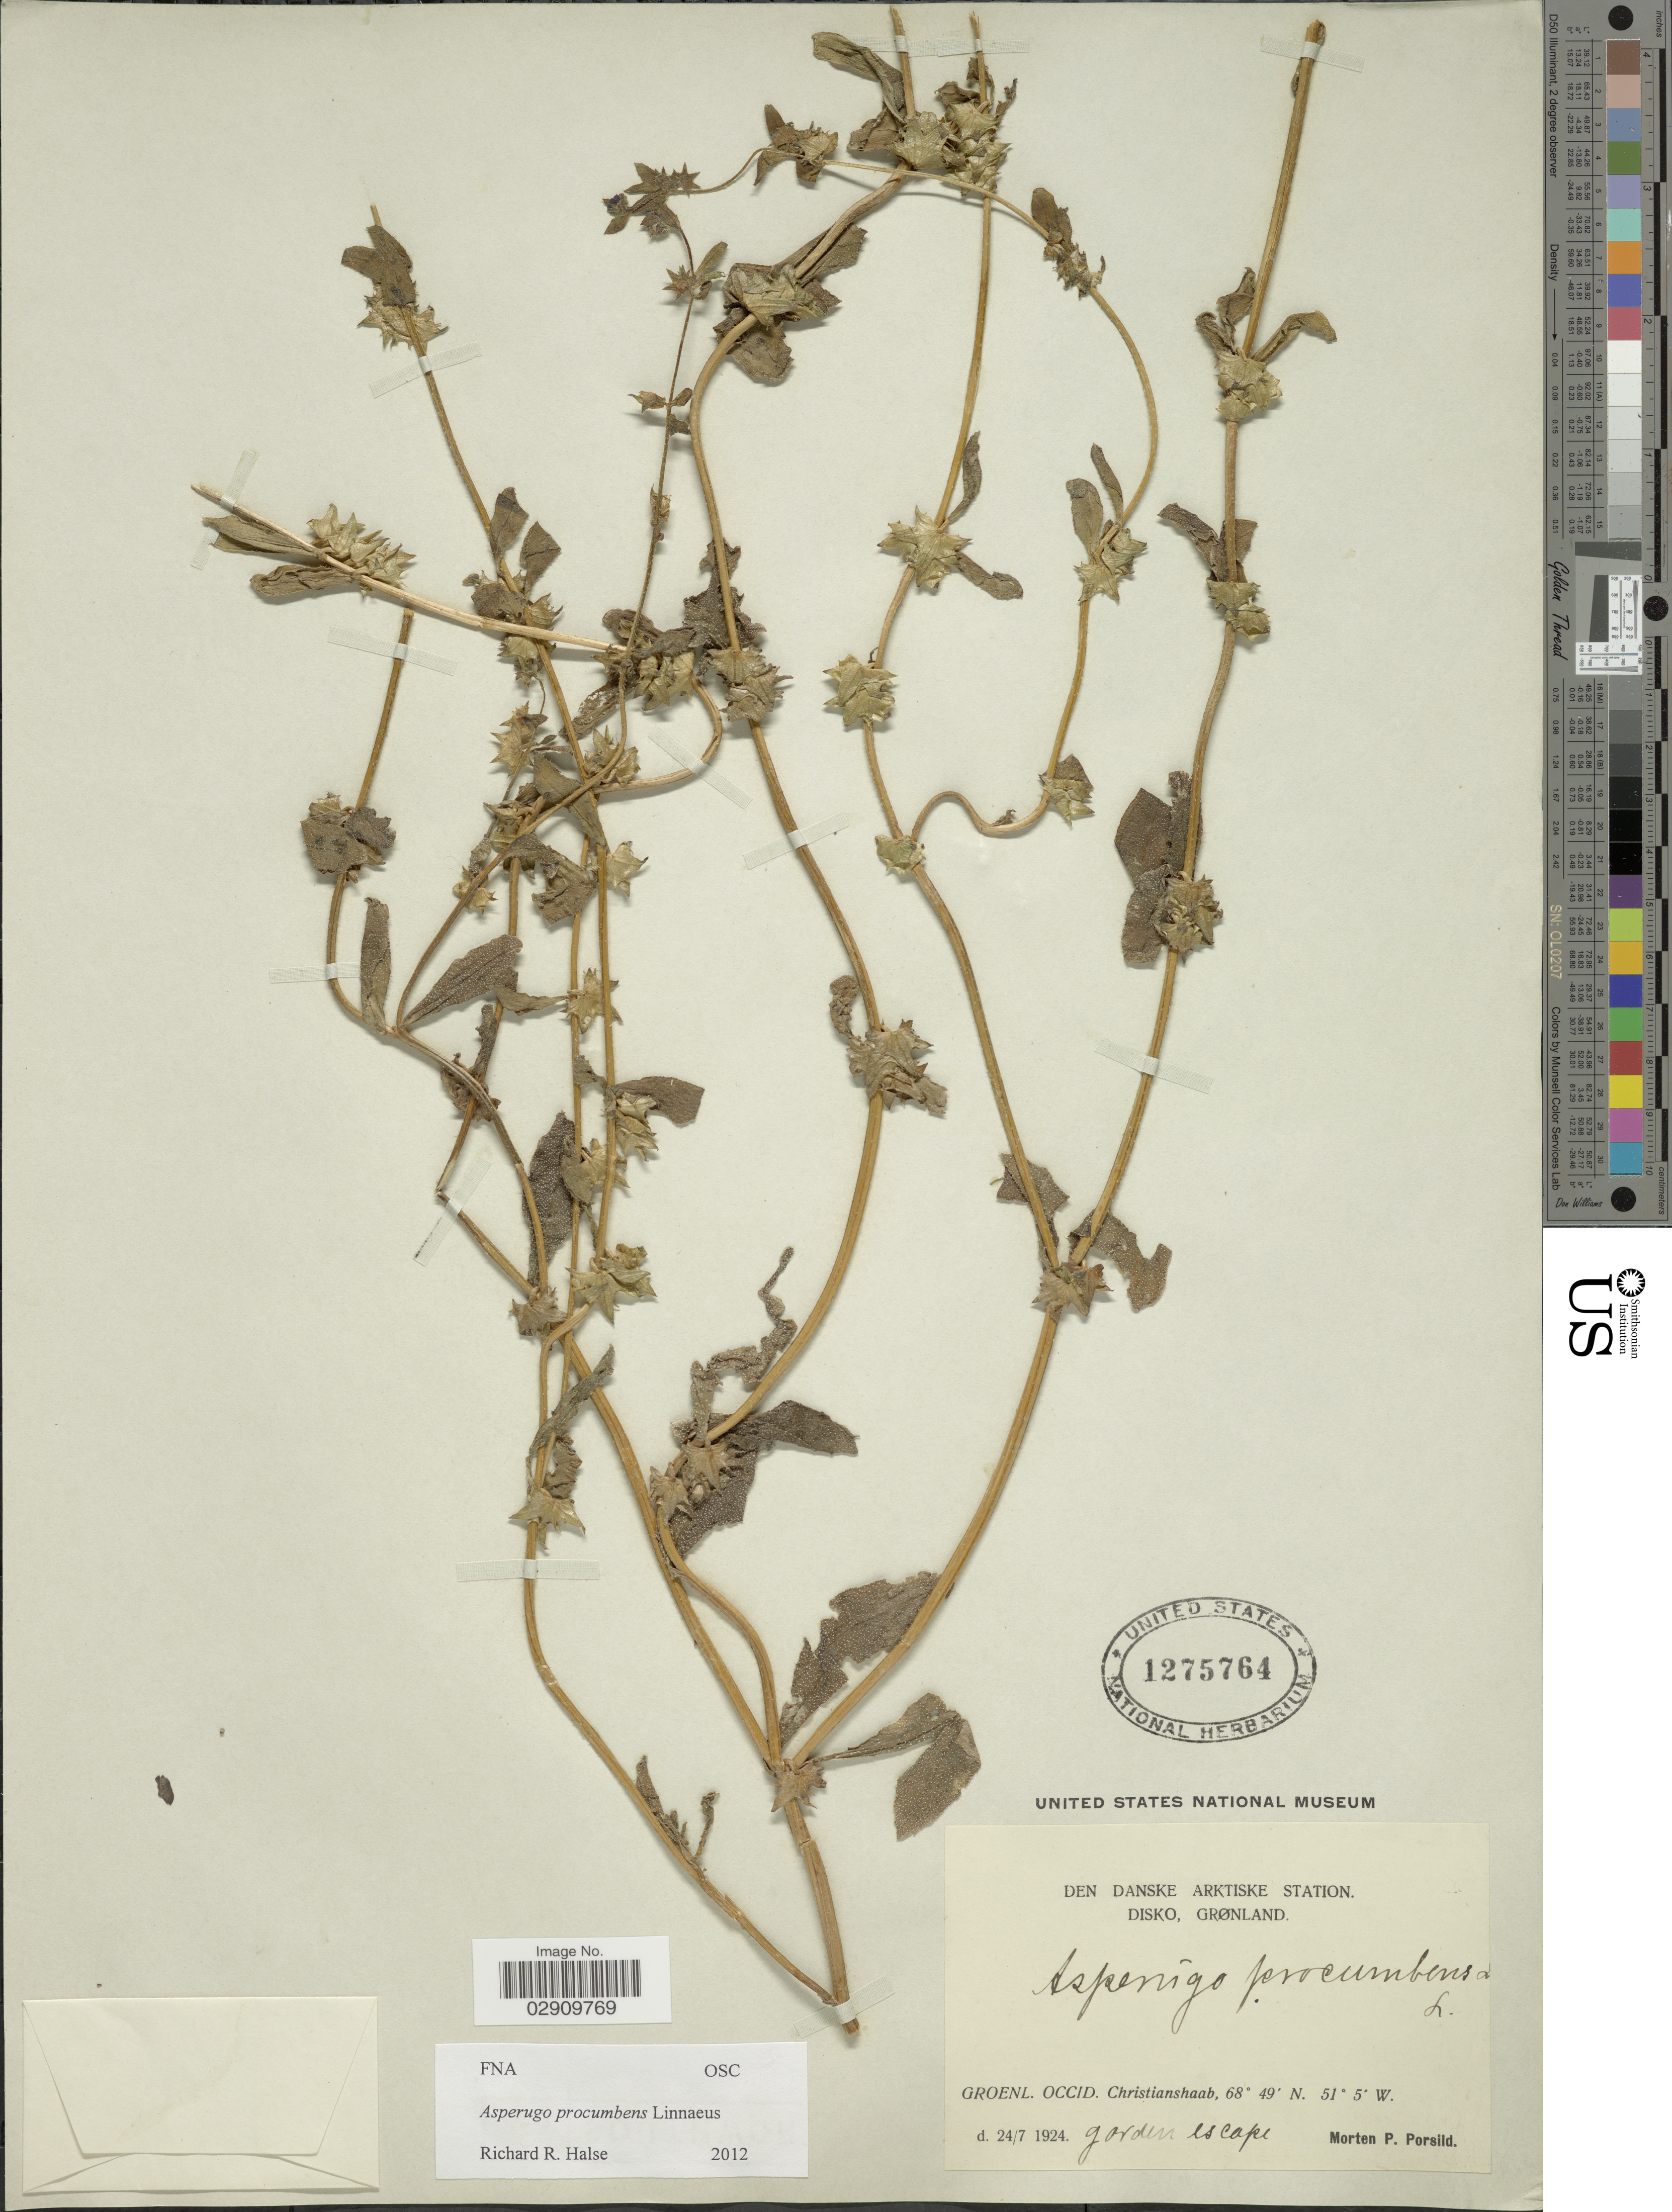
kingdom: Plantae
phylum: Tracheophyta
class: Magnoliopsida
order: Boraginales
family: Boraginaceae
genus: Asperugo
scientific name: Asperugo procumbens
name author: L.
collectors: M. P. Porsild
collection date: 1924-07-24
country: Greenland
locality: Den Danske Arktiske Station, Disko, Gronland, Groenl. occid. Christianshaab.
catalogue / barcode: US 1275764